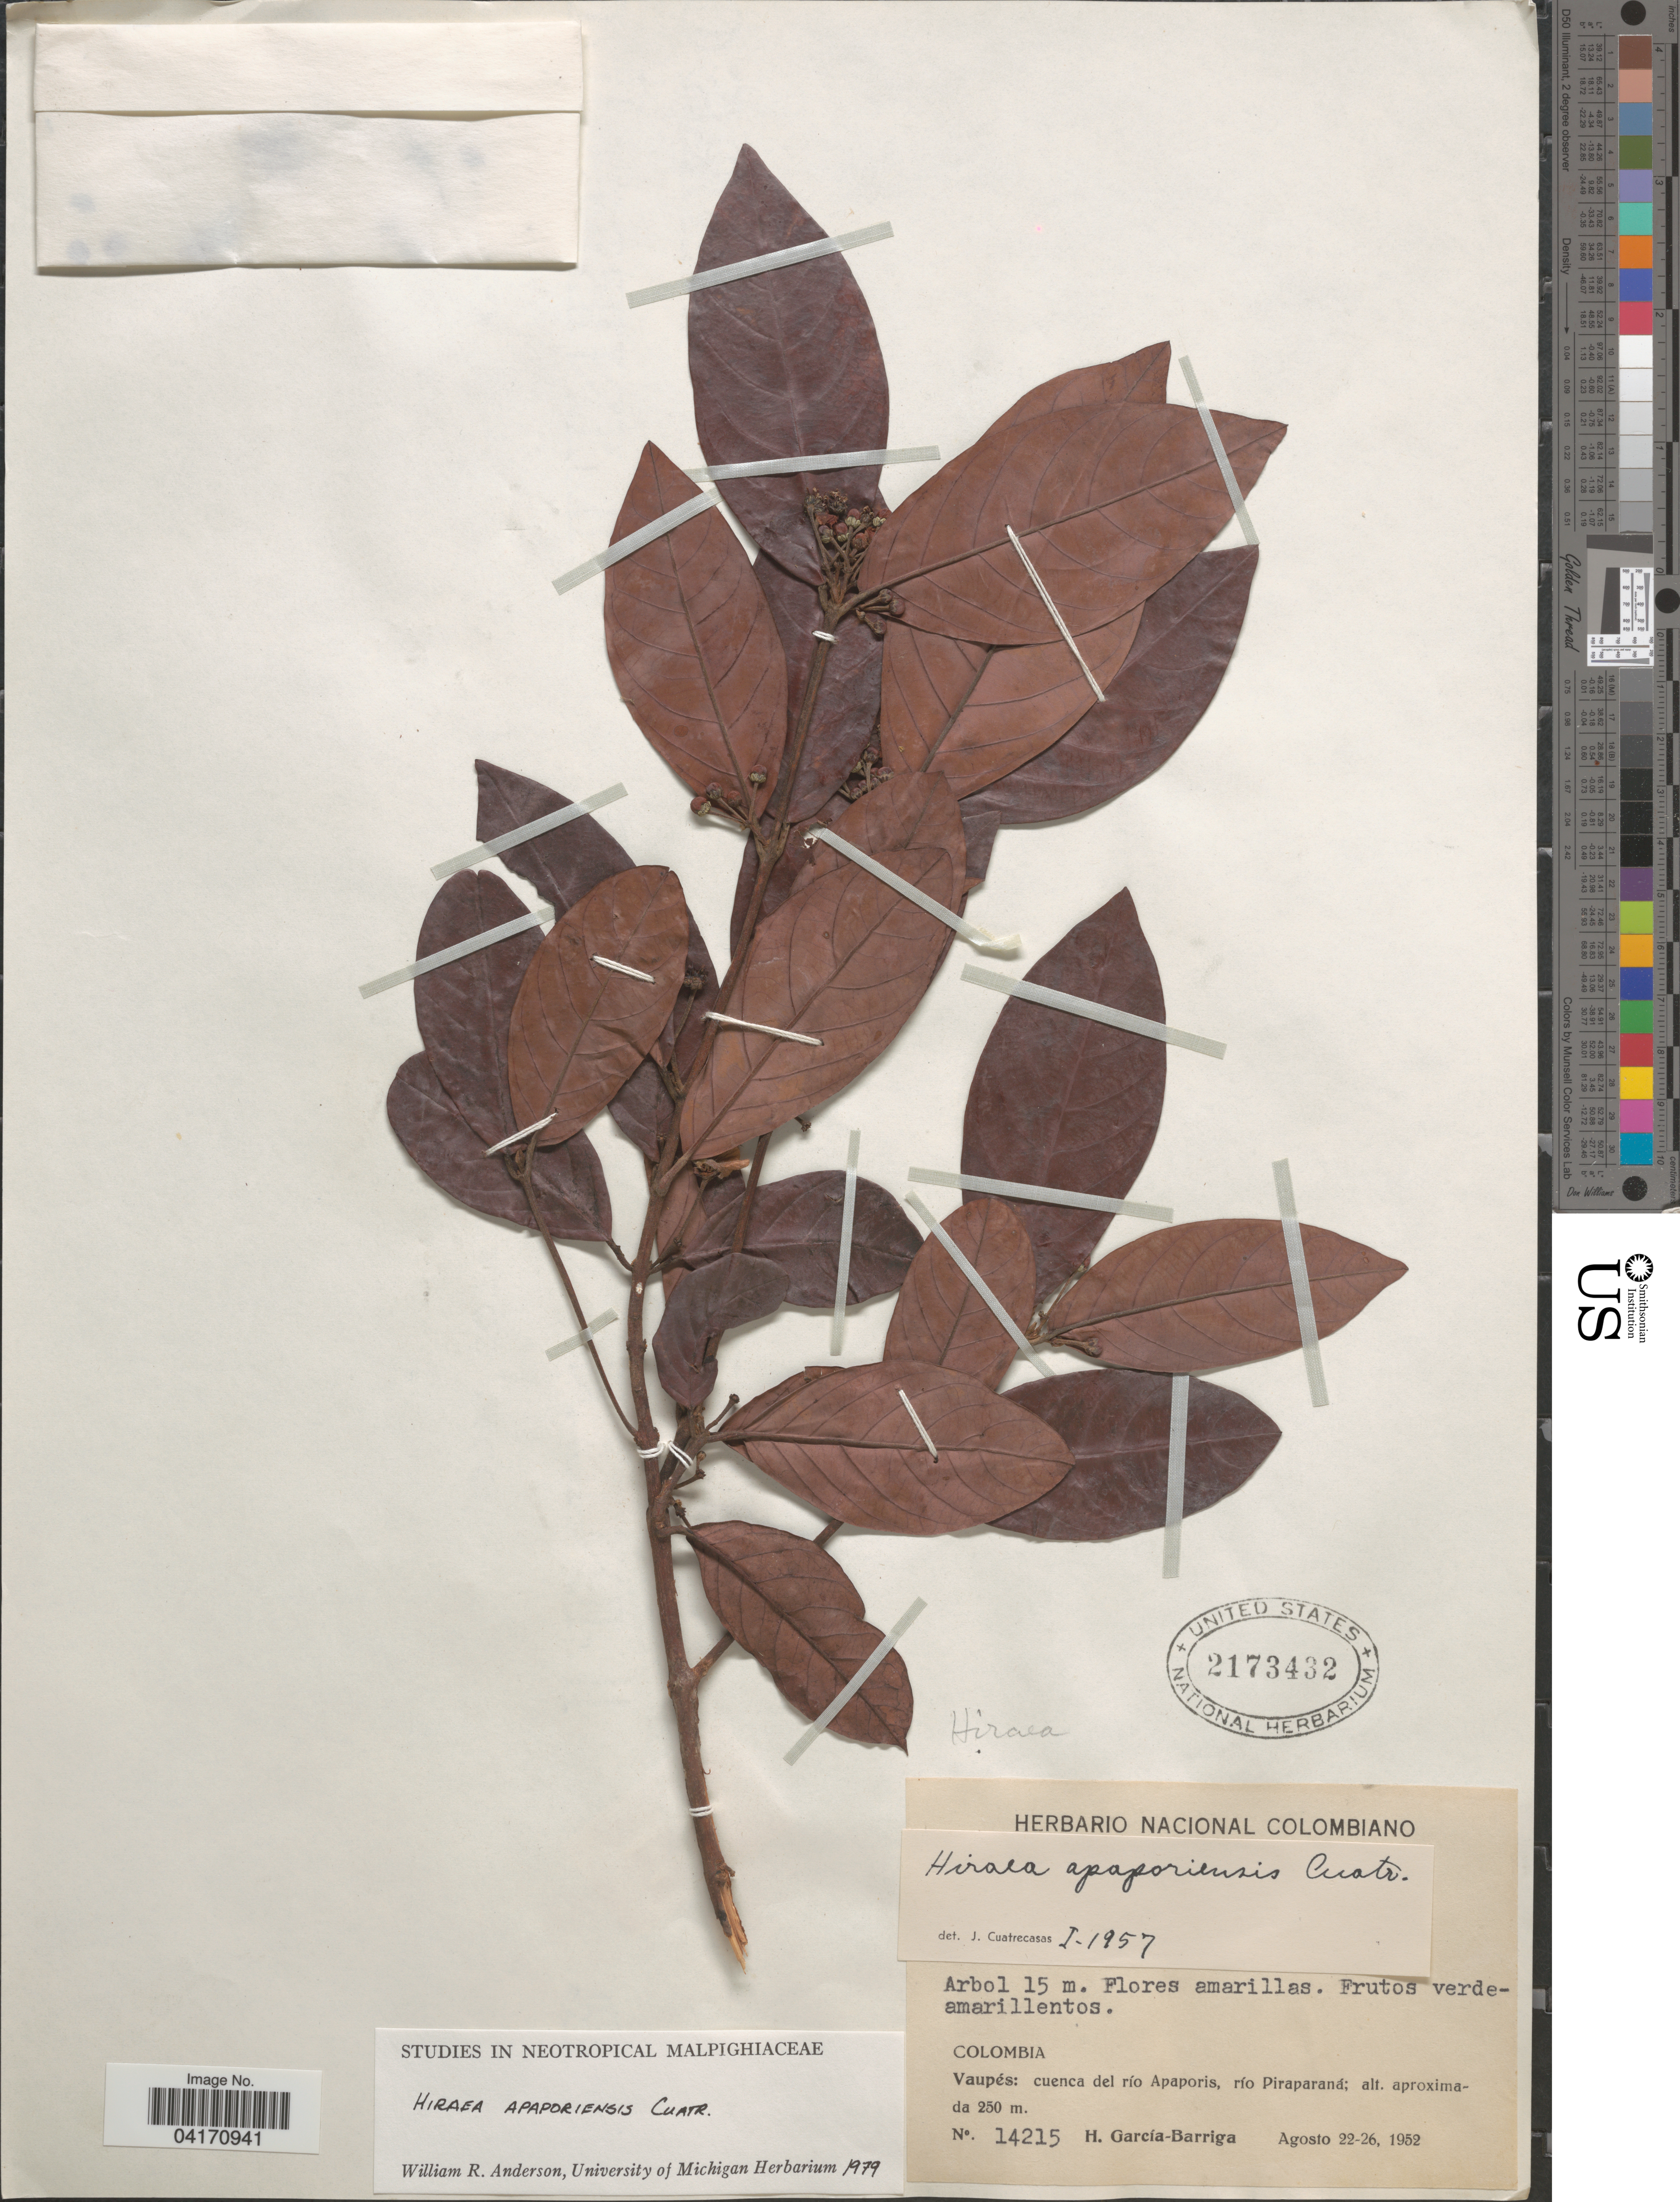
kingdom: Plantae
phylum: Tracheophyta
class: Magnoliopsida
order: Malpighiales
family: Malpighiaceae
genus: Hiraea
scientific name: Hiraea apaporiensis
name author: Cuatrec.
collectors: H. García Barriga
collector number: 14215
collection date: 1952-08-22/1952-08-26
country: Colombia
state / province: Vaupés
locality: Cuenca del río Apaporis, río Piraparaná.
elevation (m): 250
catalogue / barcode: US 2173432